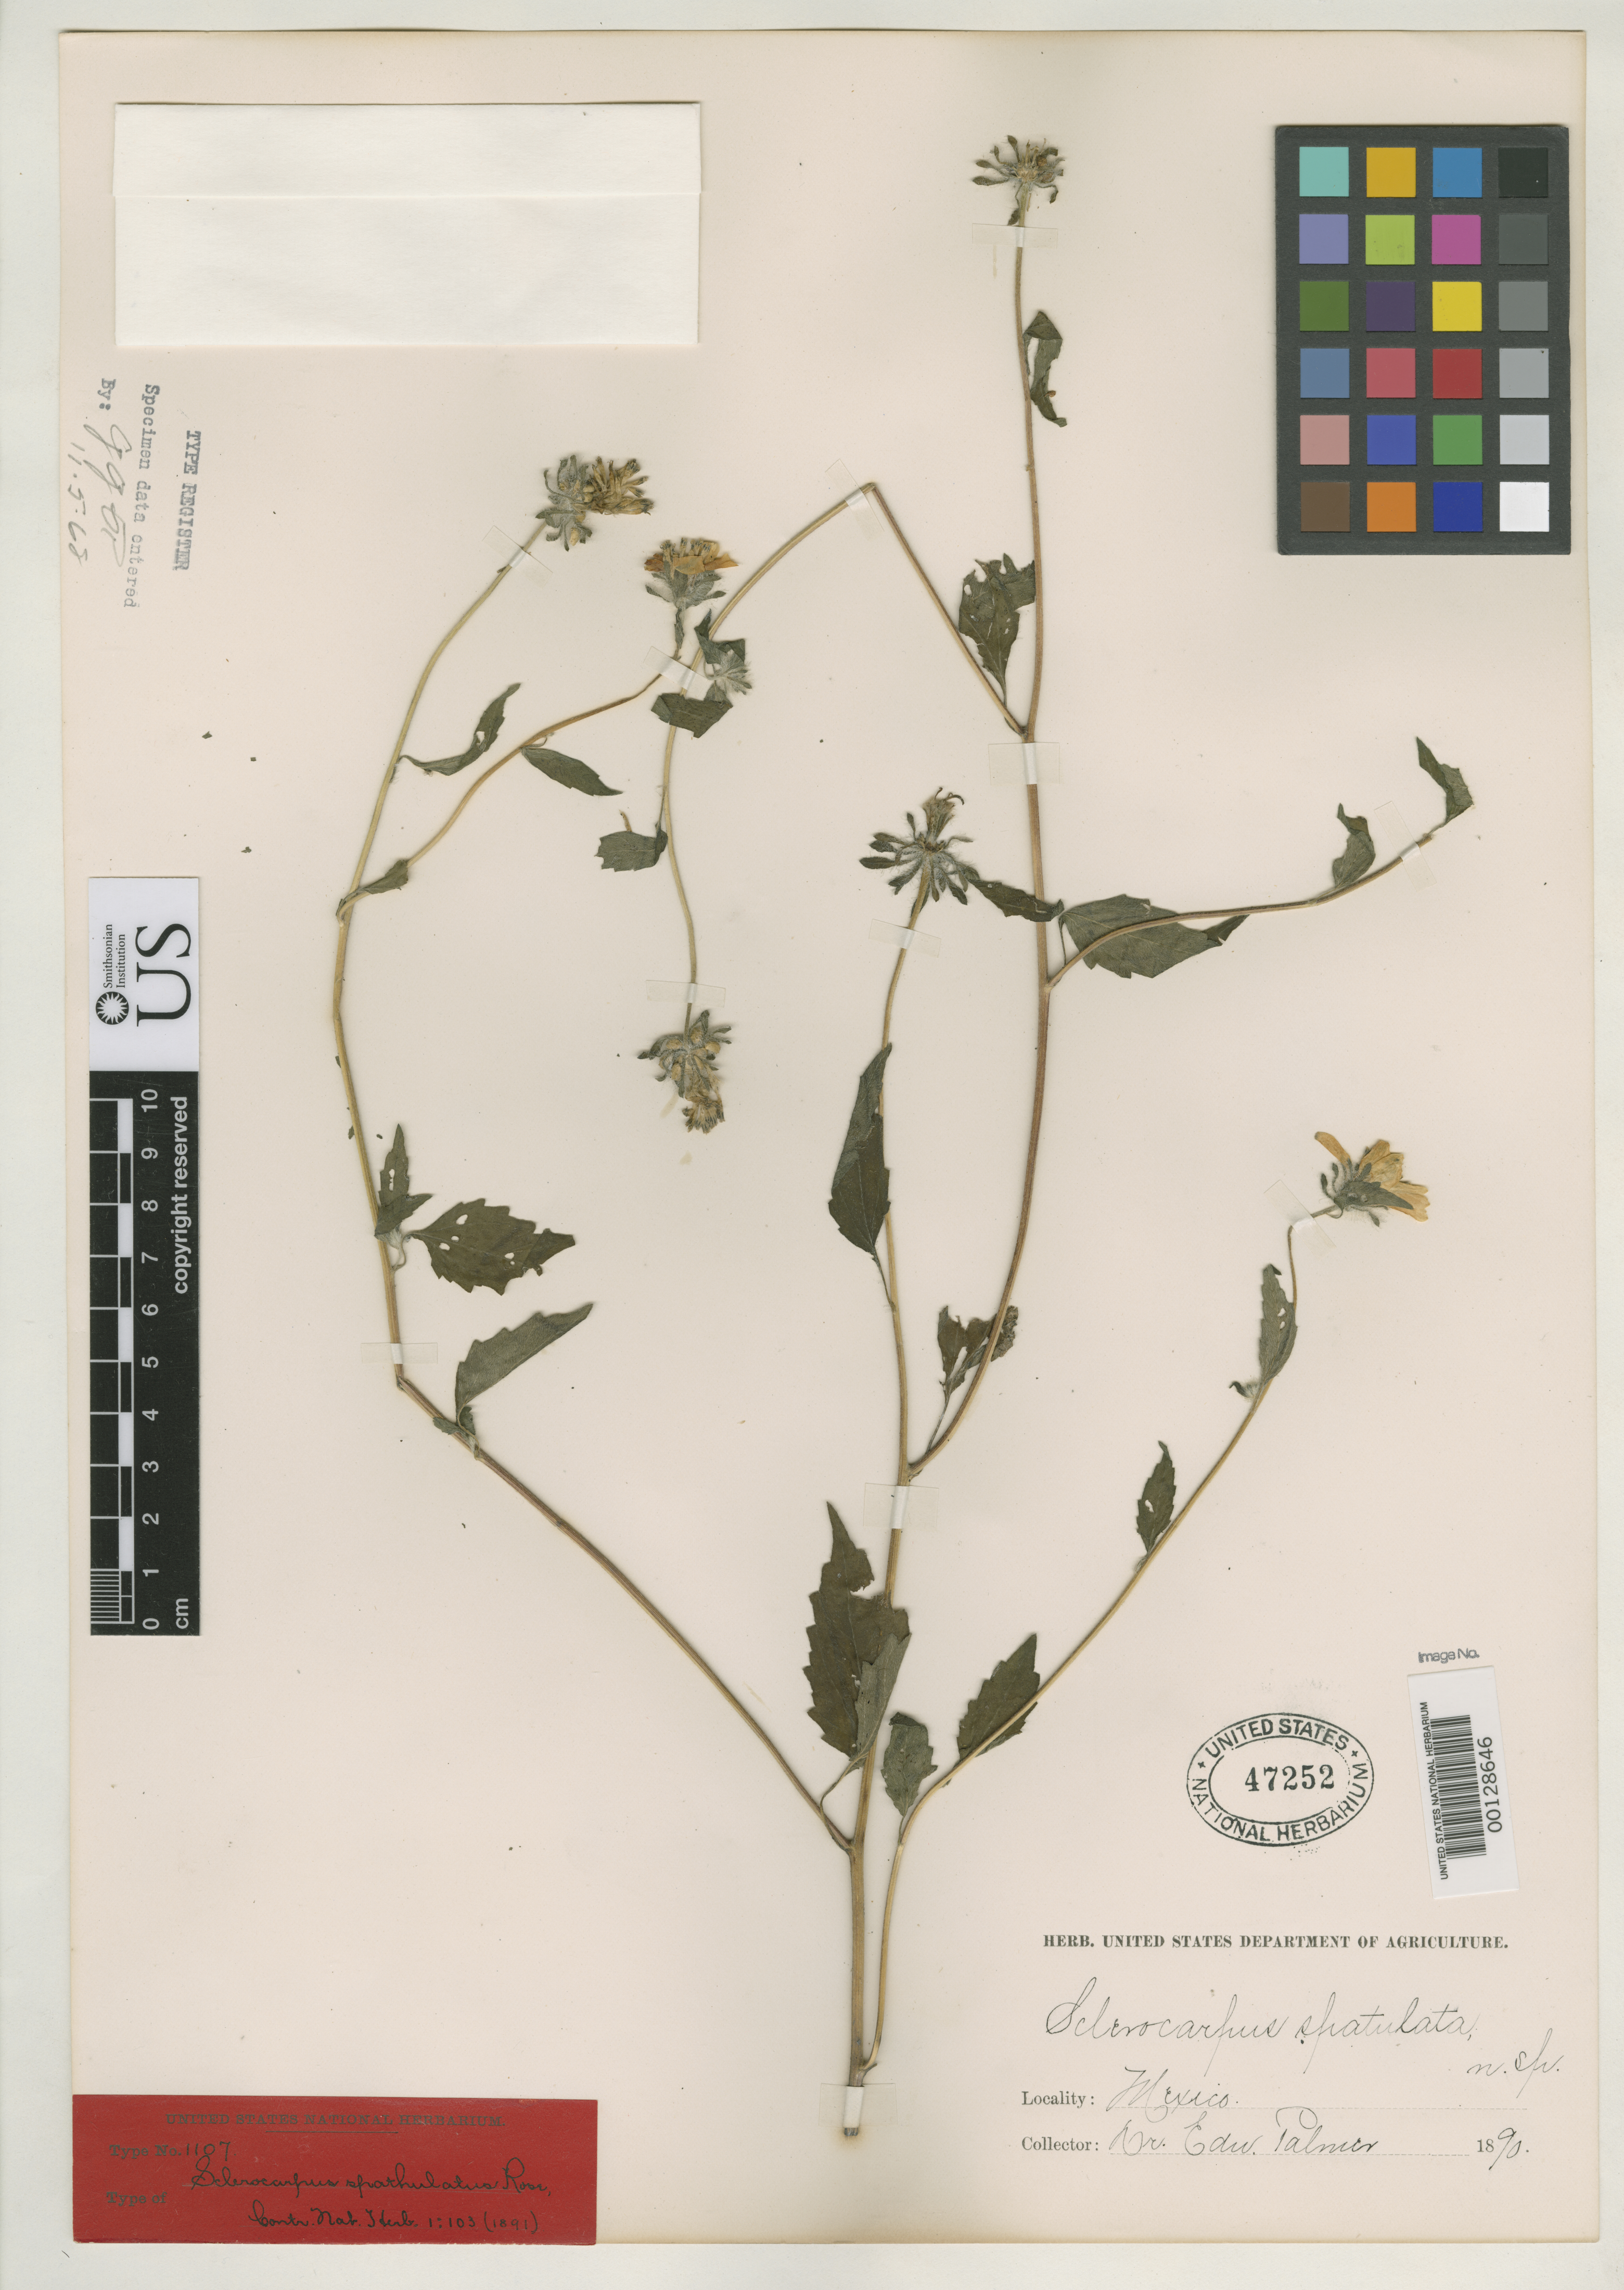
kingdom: Plantae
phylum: Tracheophyta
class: Magnoliopsida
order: Asterales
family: Asteraceae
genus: Sclerocarpus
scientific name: Sclerocarpus spatulatus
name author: Rose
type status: Type Collection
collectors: E. Palmer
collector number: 649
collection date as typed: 16 Sep 1890 to 30 Sep 1890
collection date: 1890-09-16/1890-09-30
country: Mexico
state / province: Sonora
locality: Alamos.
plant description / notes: One of three original US sheets (47250, 47251, 47252), none clearly the holotype.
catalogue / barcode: US 47252